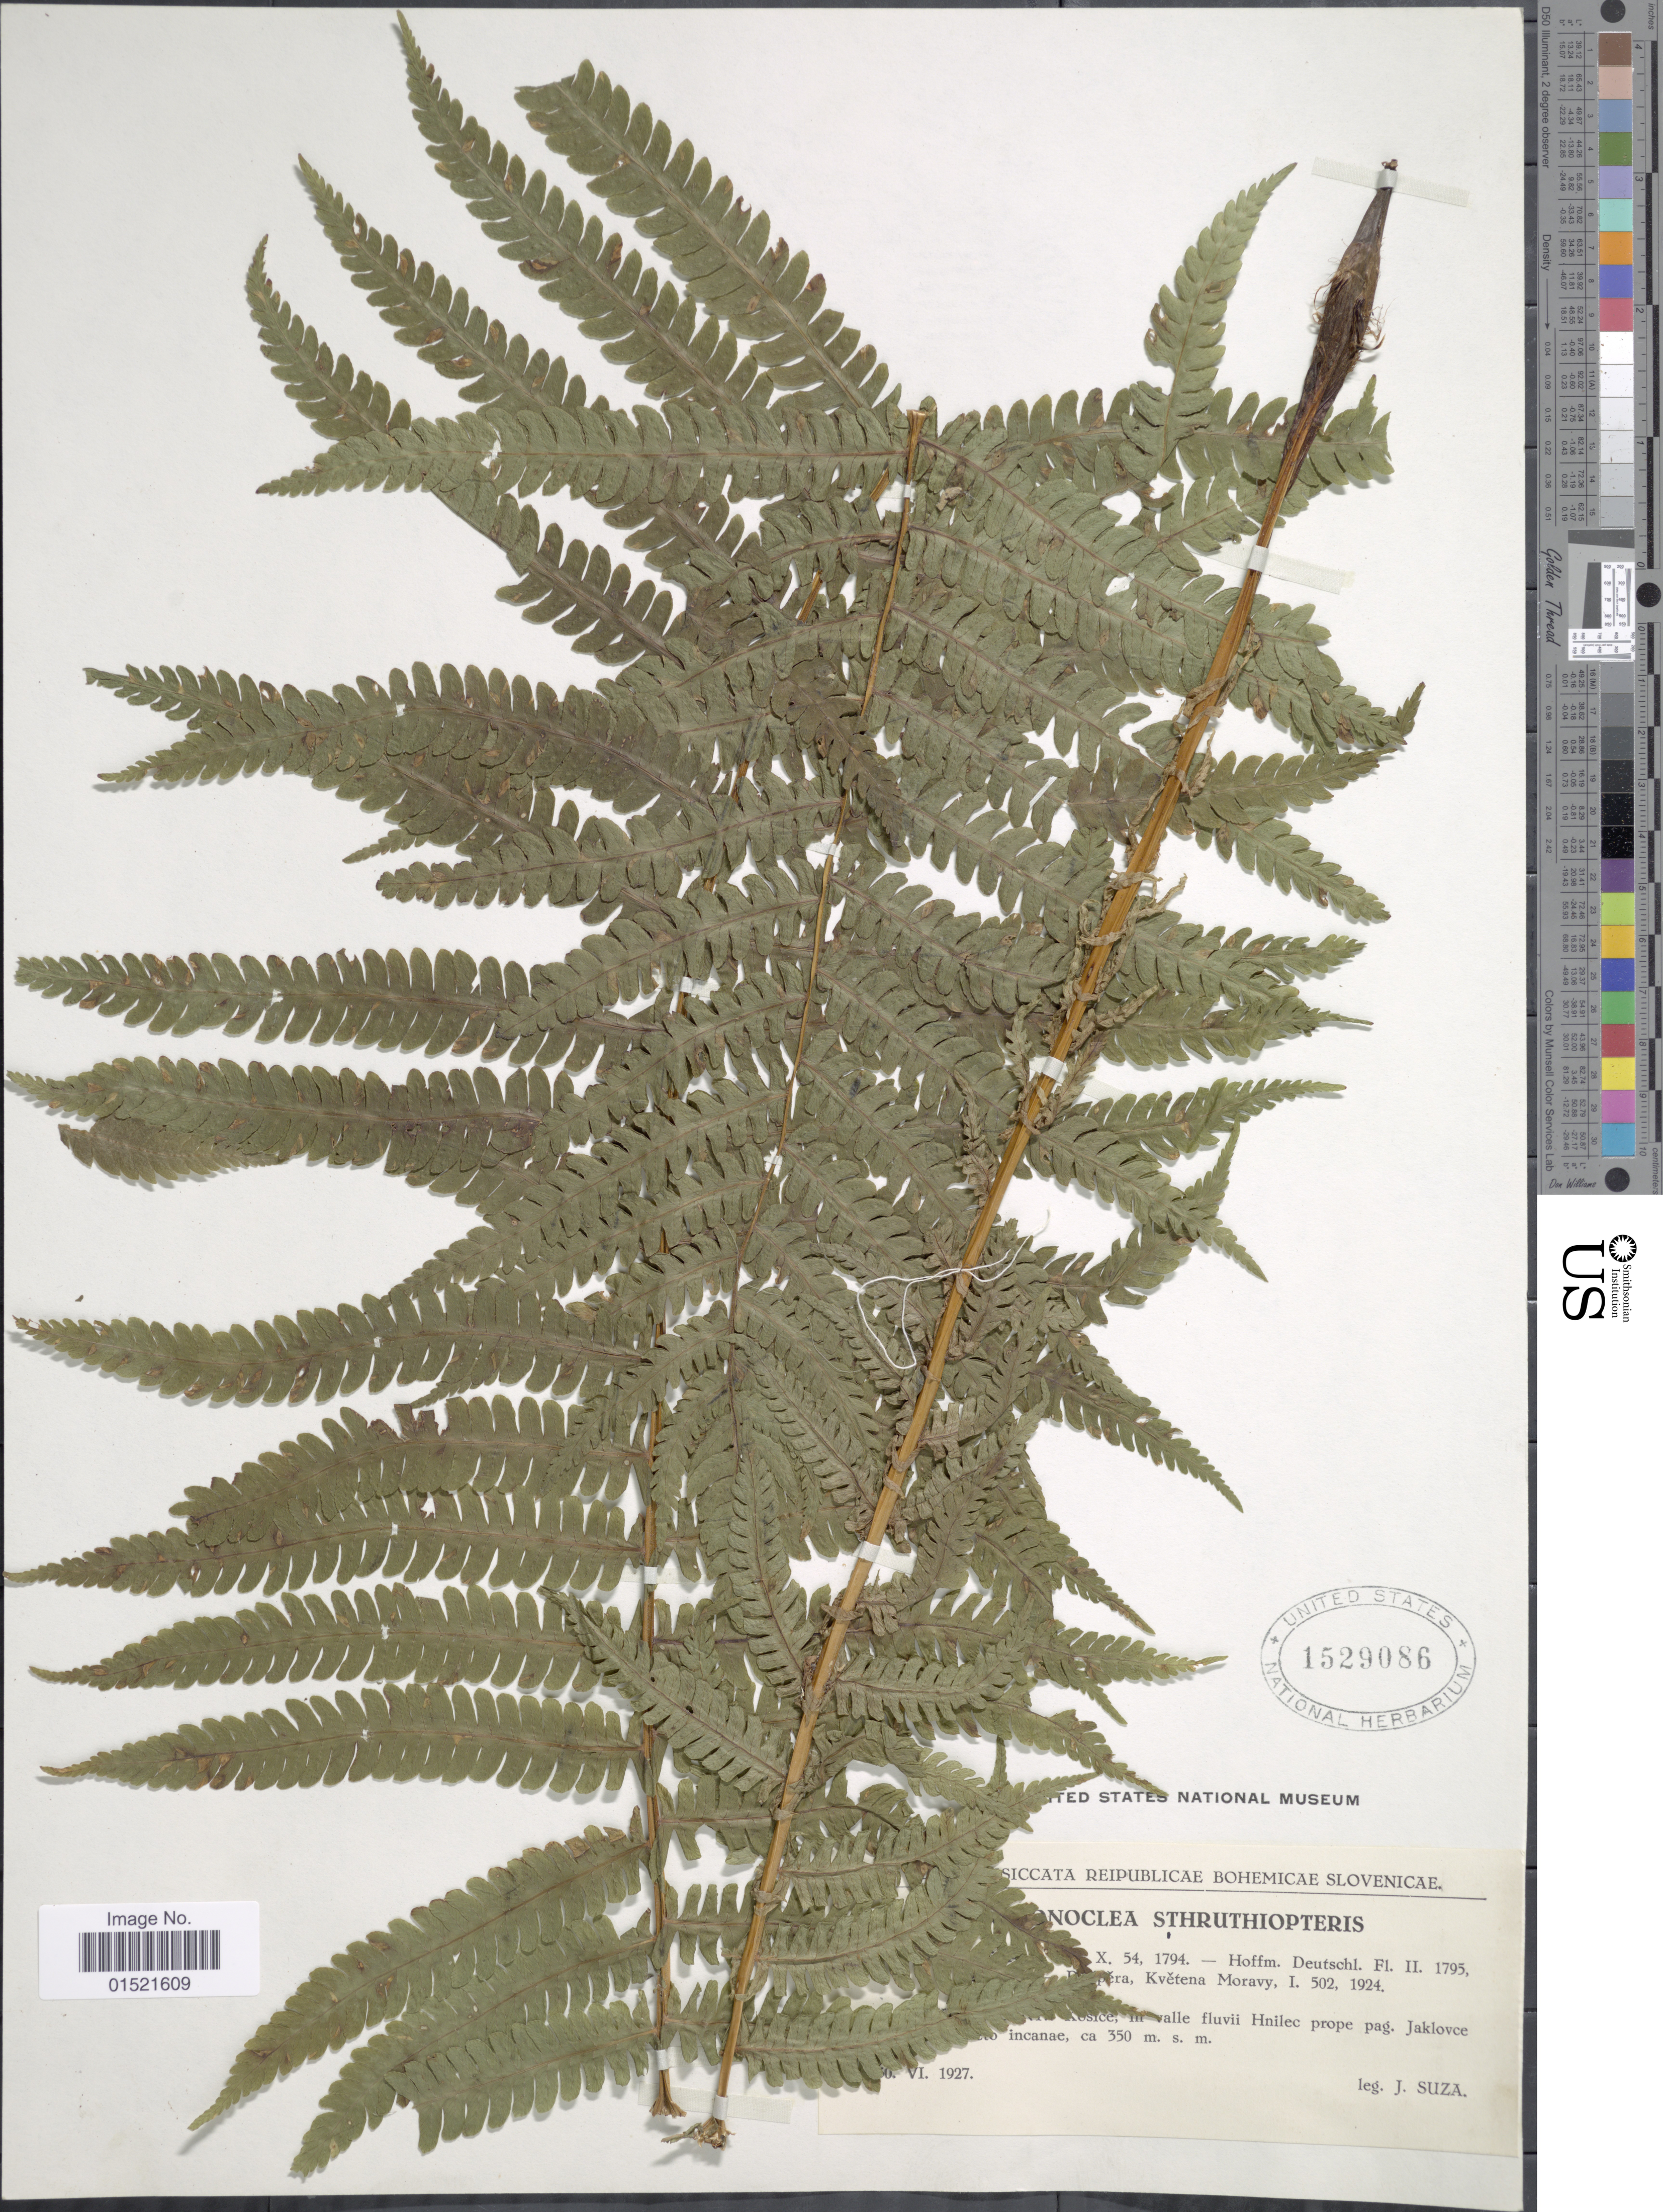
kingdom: Plantae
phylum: Tracheophyta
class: Polypodiopsida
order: Polypodiales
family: Onocleaceae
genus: Matteuccia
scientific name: Matteuccia struthiopteris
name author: (L.) Tod.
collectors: J. Suza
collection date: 1927-06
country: Slovenia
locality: Slovenicae, [illegible text] valle fluvii Hnilec prope pag. Jaklovce [illegible text] incanae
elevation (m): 350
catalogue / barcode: US 1529086